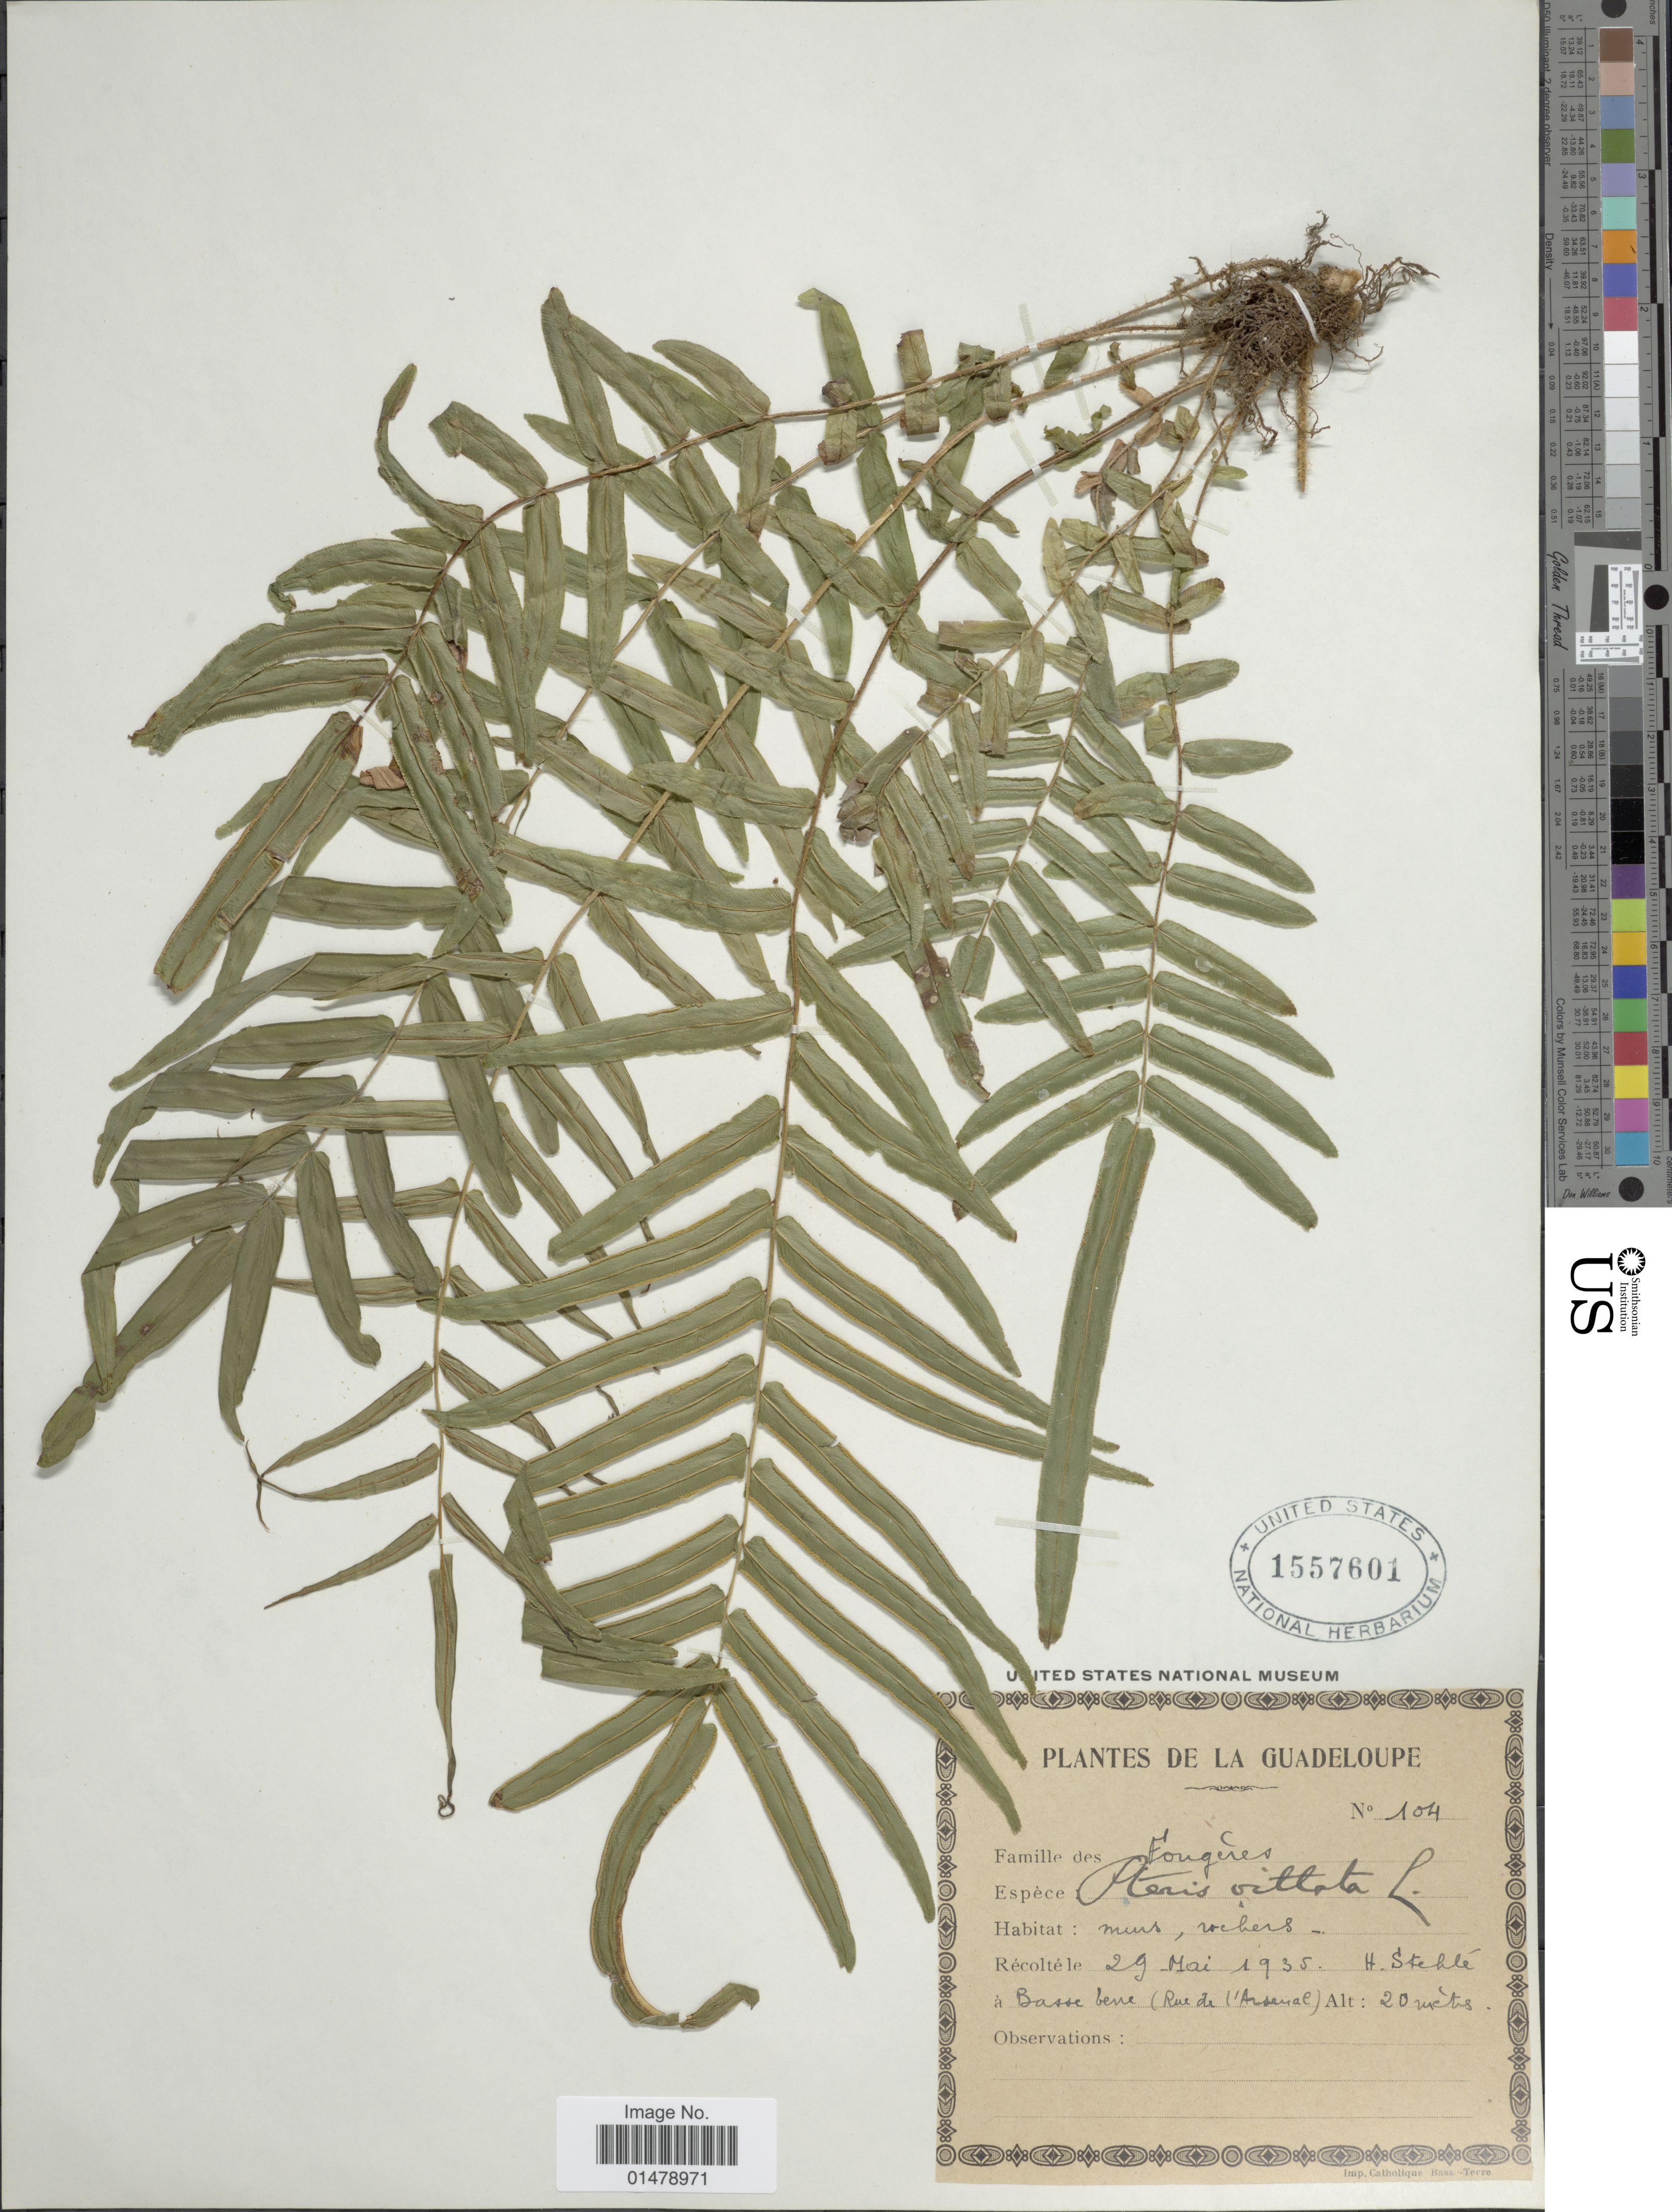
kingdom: Plantae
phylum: Tracheophyta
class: Polypodiopsida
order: Polypodiales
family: Pteridaceae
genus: Pteris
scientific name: Pteris vittata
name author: L.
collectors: H. Stehlé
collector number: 104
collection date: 1935-05-29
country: Guadeloupe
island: Leeward Is.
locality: A Basse Terre (Rue de l'Arsenal).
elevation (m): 20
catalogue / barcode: US 1557601